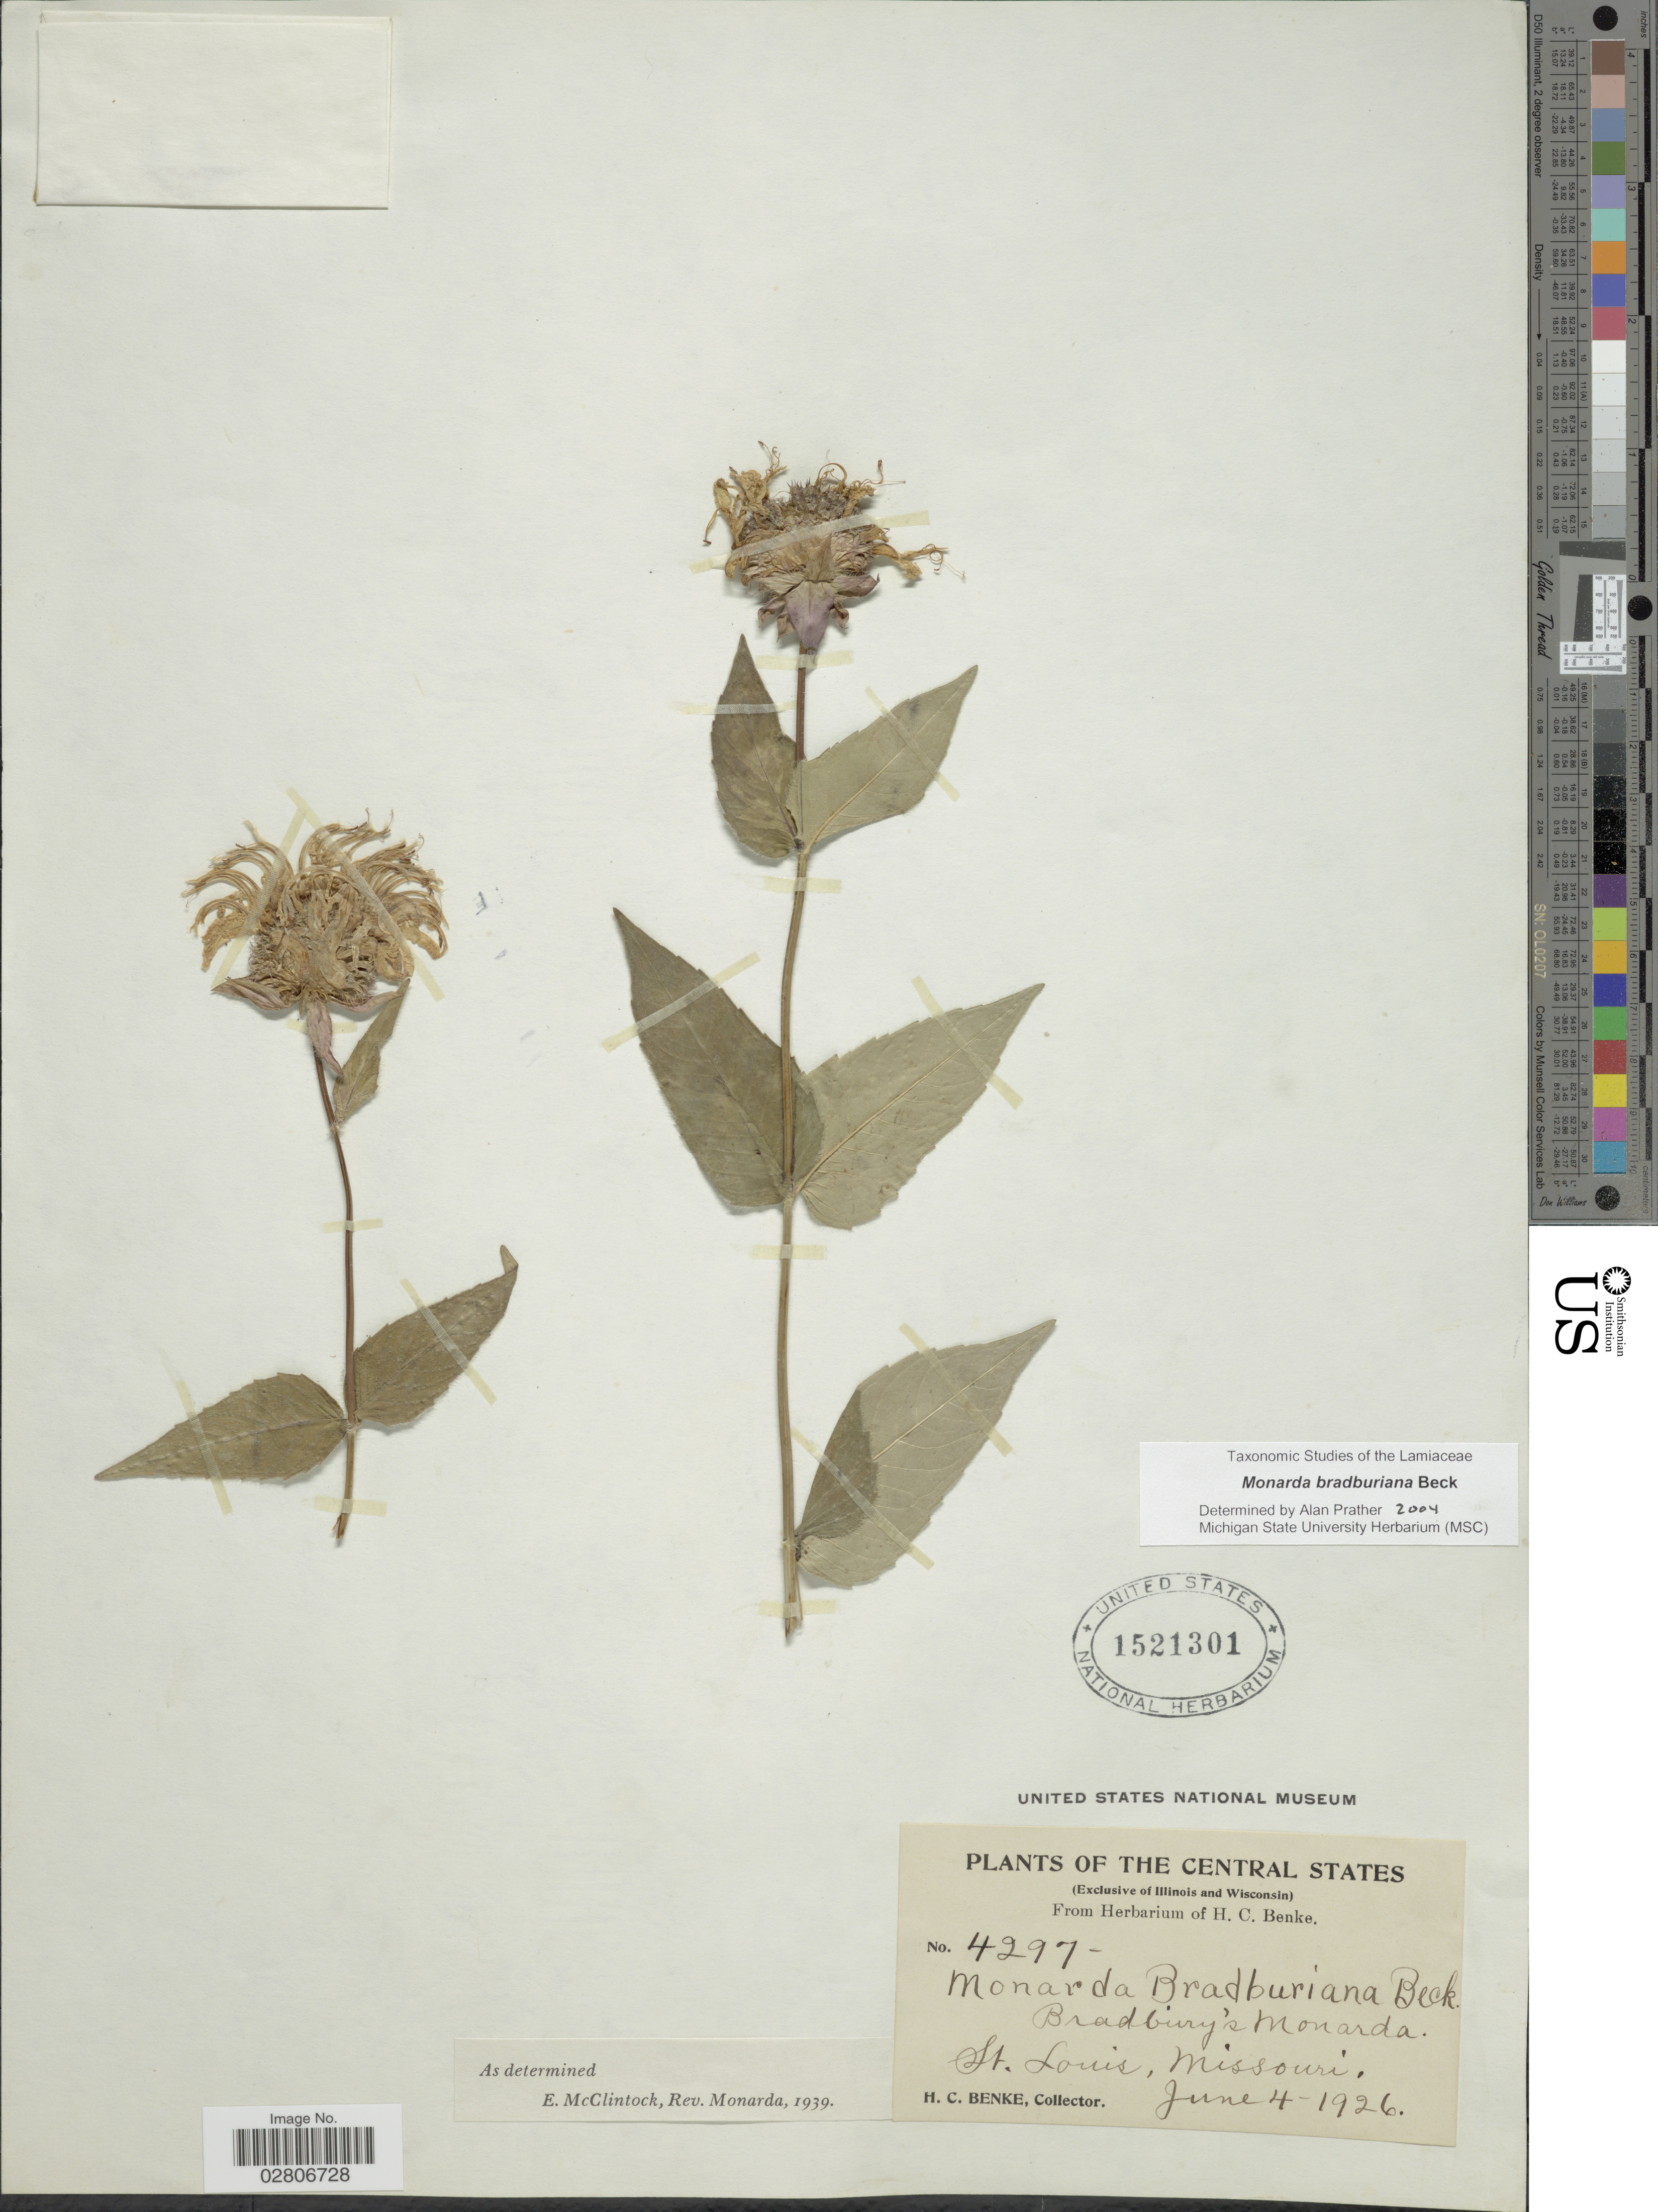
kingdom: Plantae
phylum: Tracheophyta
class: Magnoliopsida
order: Lamiales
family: Lamiaceae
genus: Monarda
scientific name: Monarda bradburiana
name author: L.C. Beck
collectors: H. Benke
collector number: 4297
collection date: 1926-06-04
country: United States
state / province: Missouri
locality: Central States. St. Louis.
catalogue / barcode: US 1521301